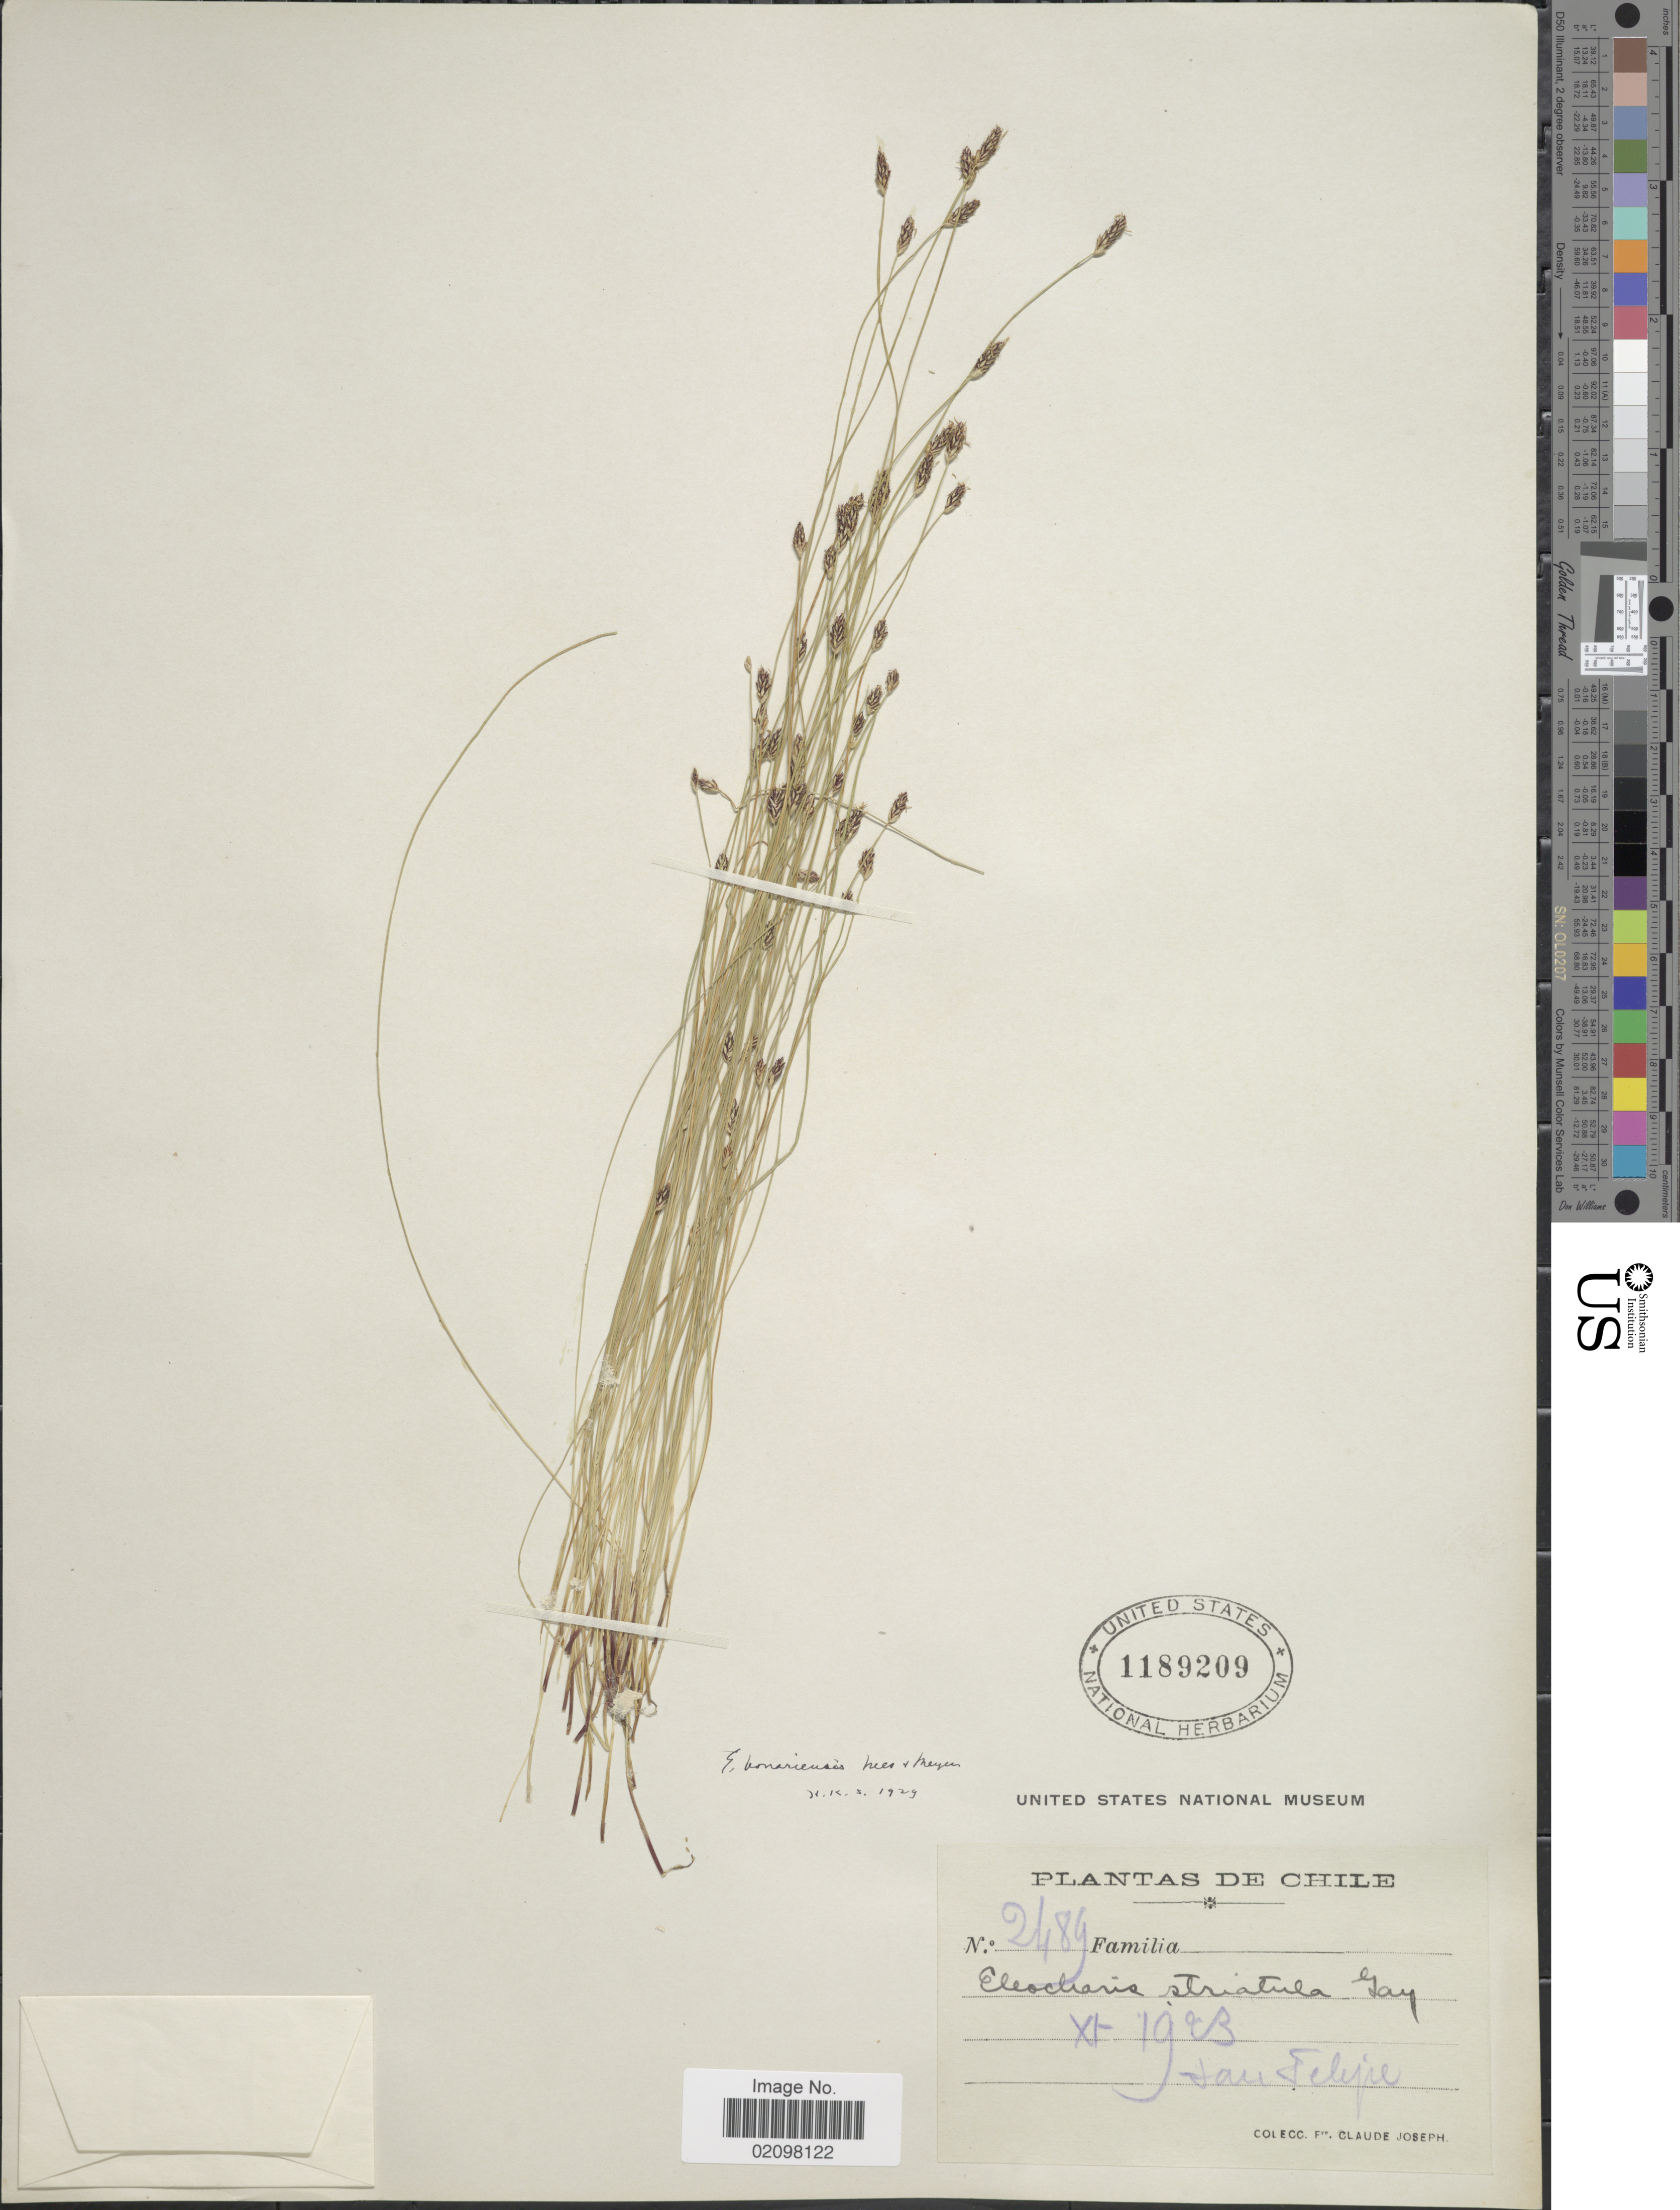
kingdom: Plantae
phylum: Tracheophyta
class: Liliopsida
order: Poales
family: Cyperaceae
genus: Eleocharis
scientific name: Eleocharis bonariensis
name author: Nees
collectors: Bro. Claude-Joseph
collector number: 2489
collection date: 1923-11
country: Chile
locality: San Felipe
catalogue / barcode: US 1189209